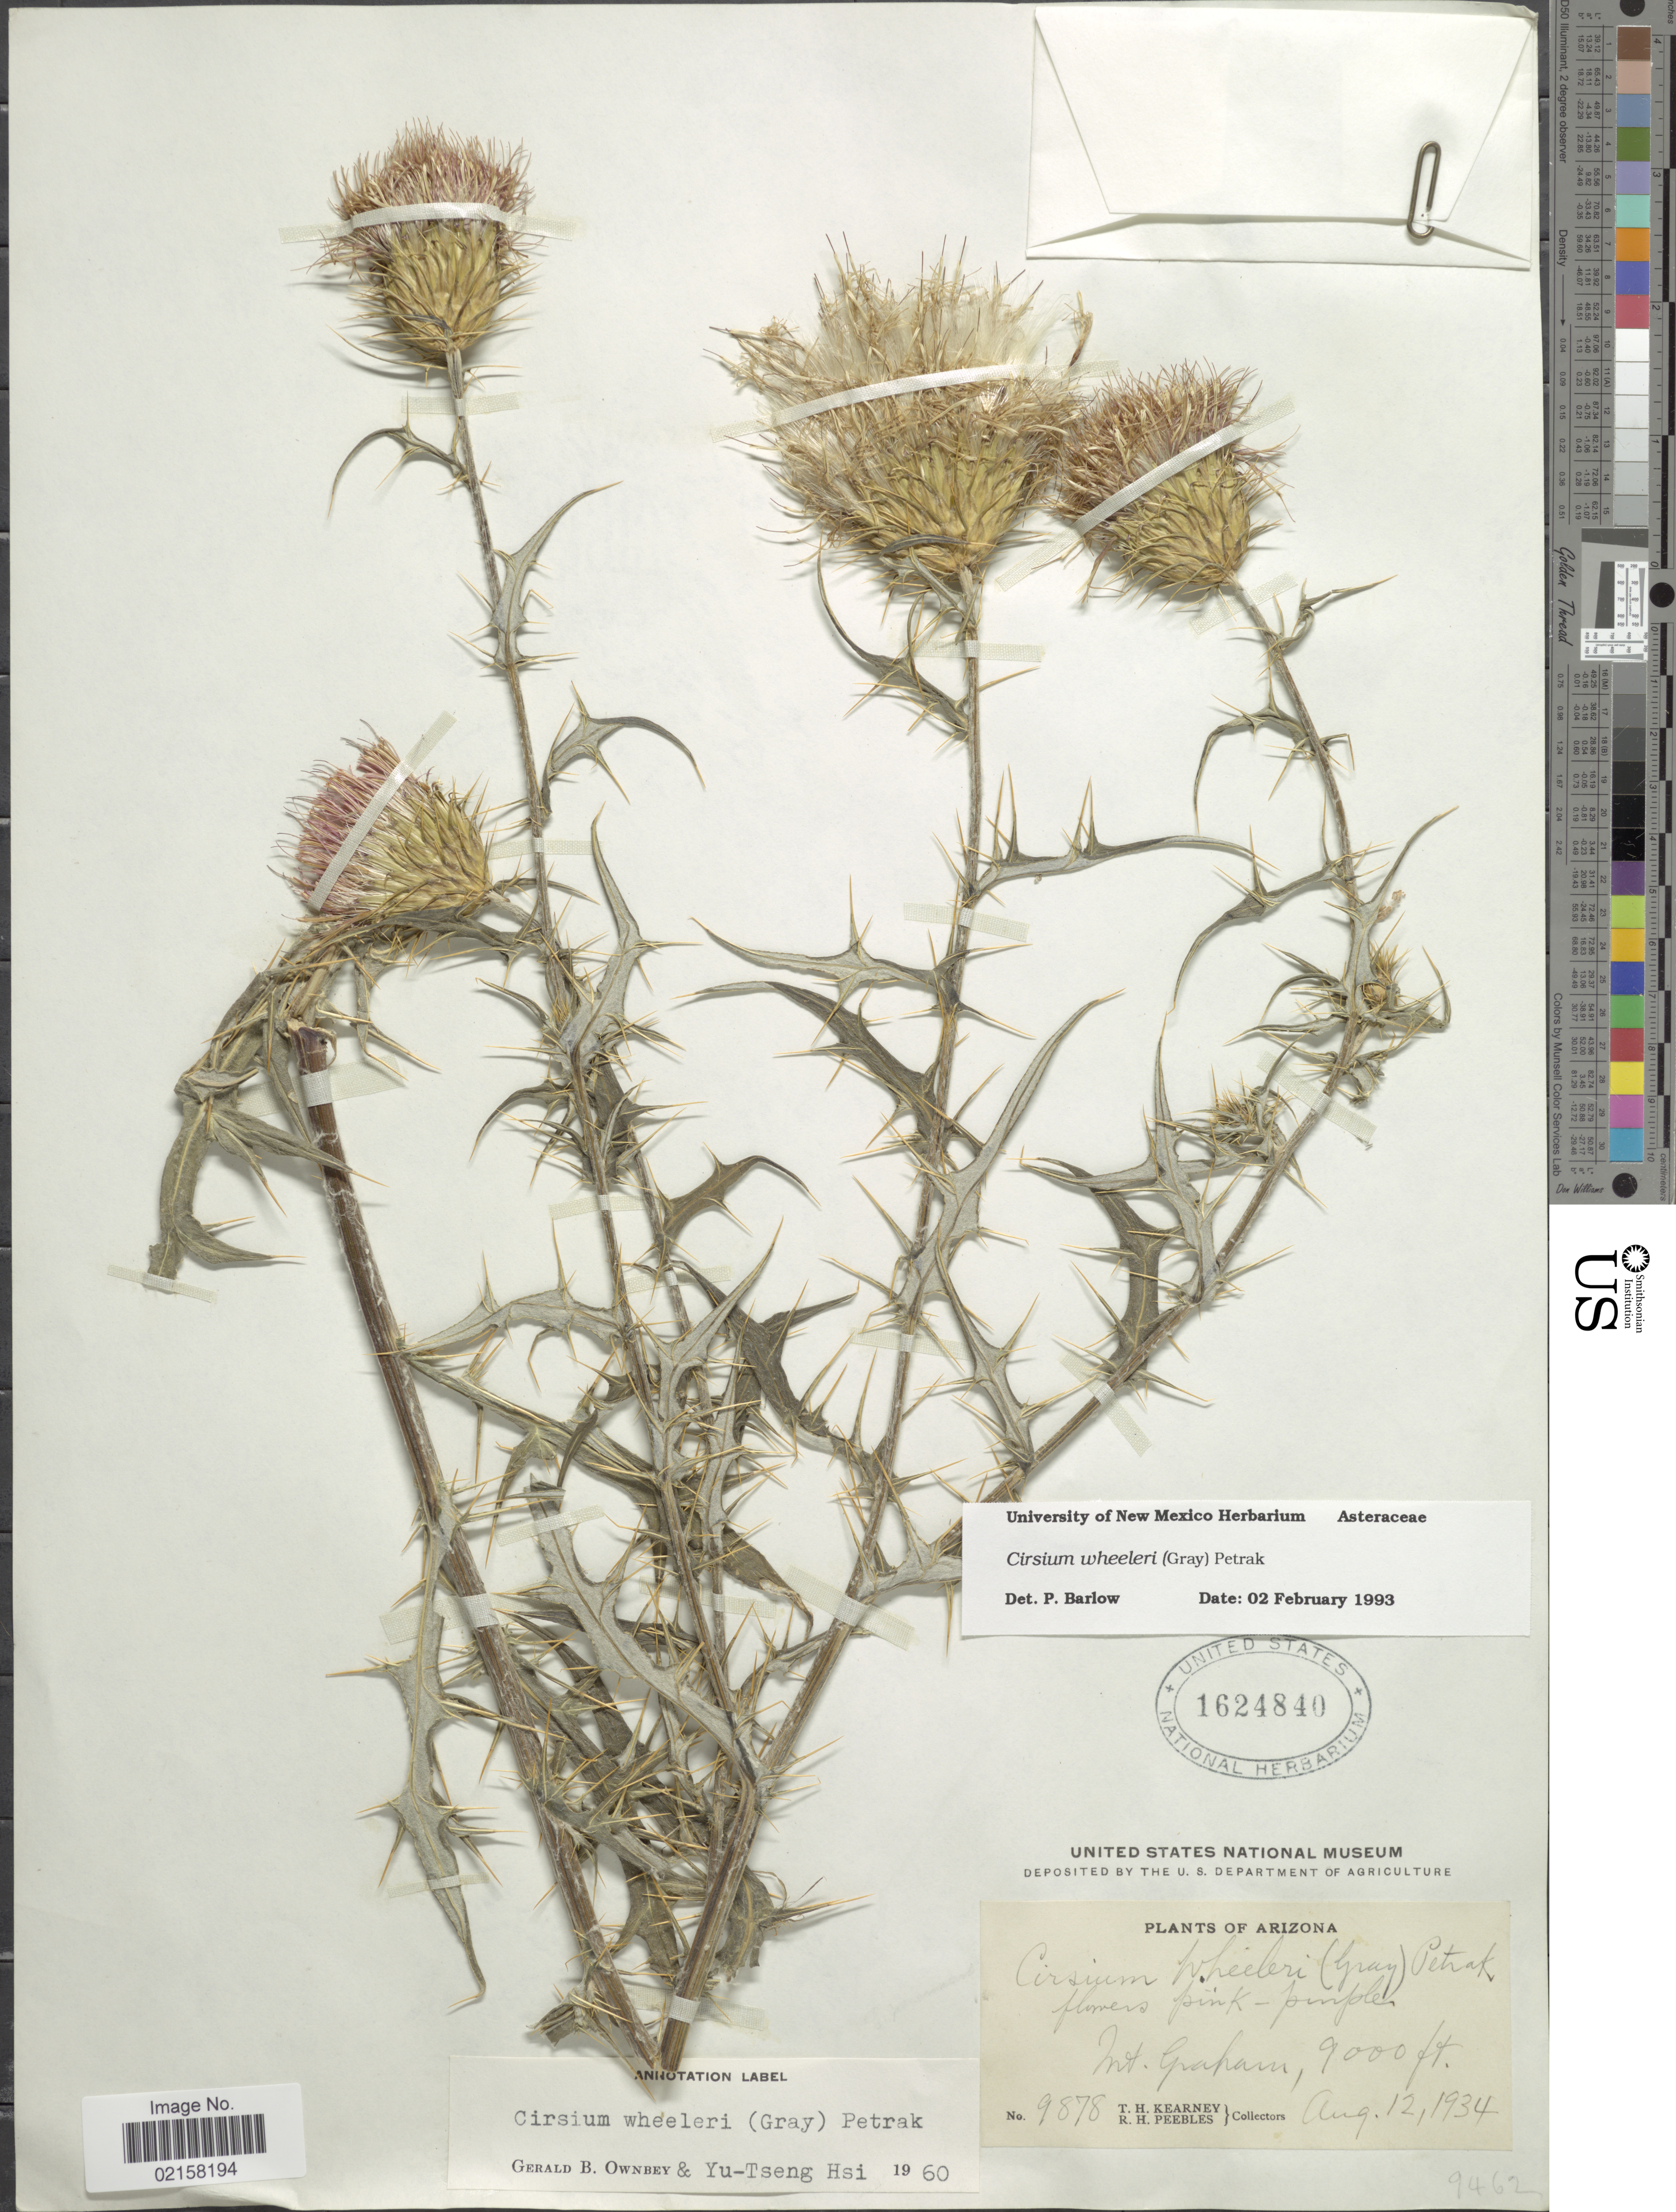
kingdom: Plantae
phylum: Tracheophyta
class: Magnoliopsida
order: Asterales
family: Asteraceae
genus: Cirsium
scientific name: Cirsium wheeleri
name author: (A. Gray) Petr.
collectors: T. H. Kearney & R. H. Peebles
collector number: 9878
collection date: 1934-08-12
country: United States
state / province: Arizona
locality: Mt. Graham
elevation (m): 2743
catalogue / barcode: US 1624840